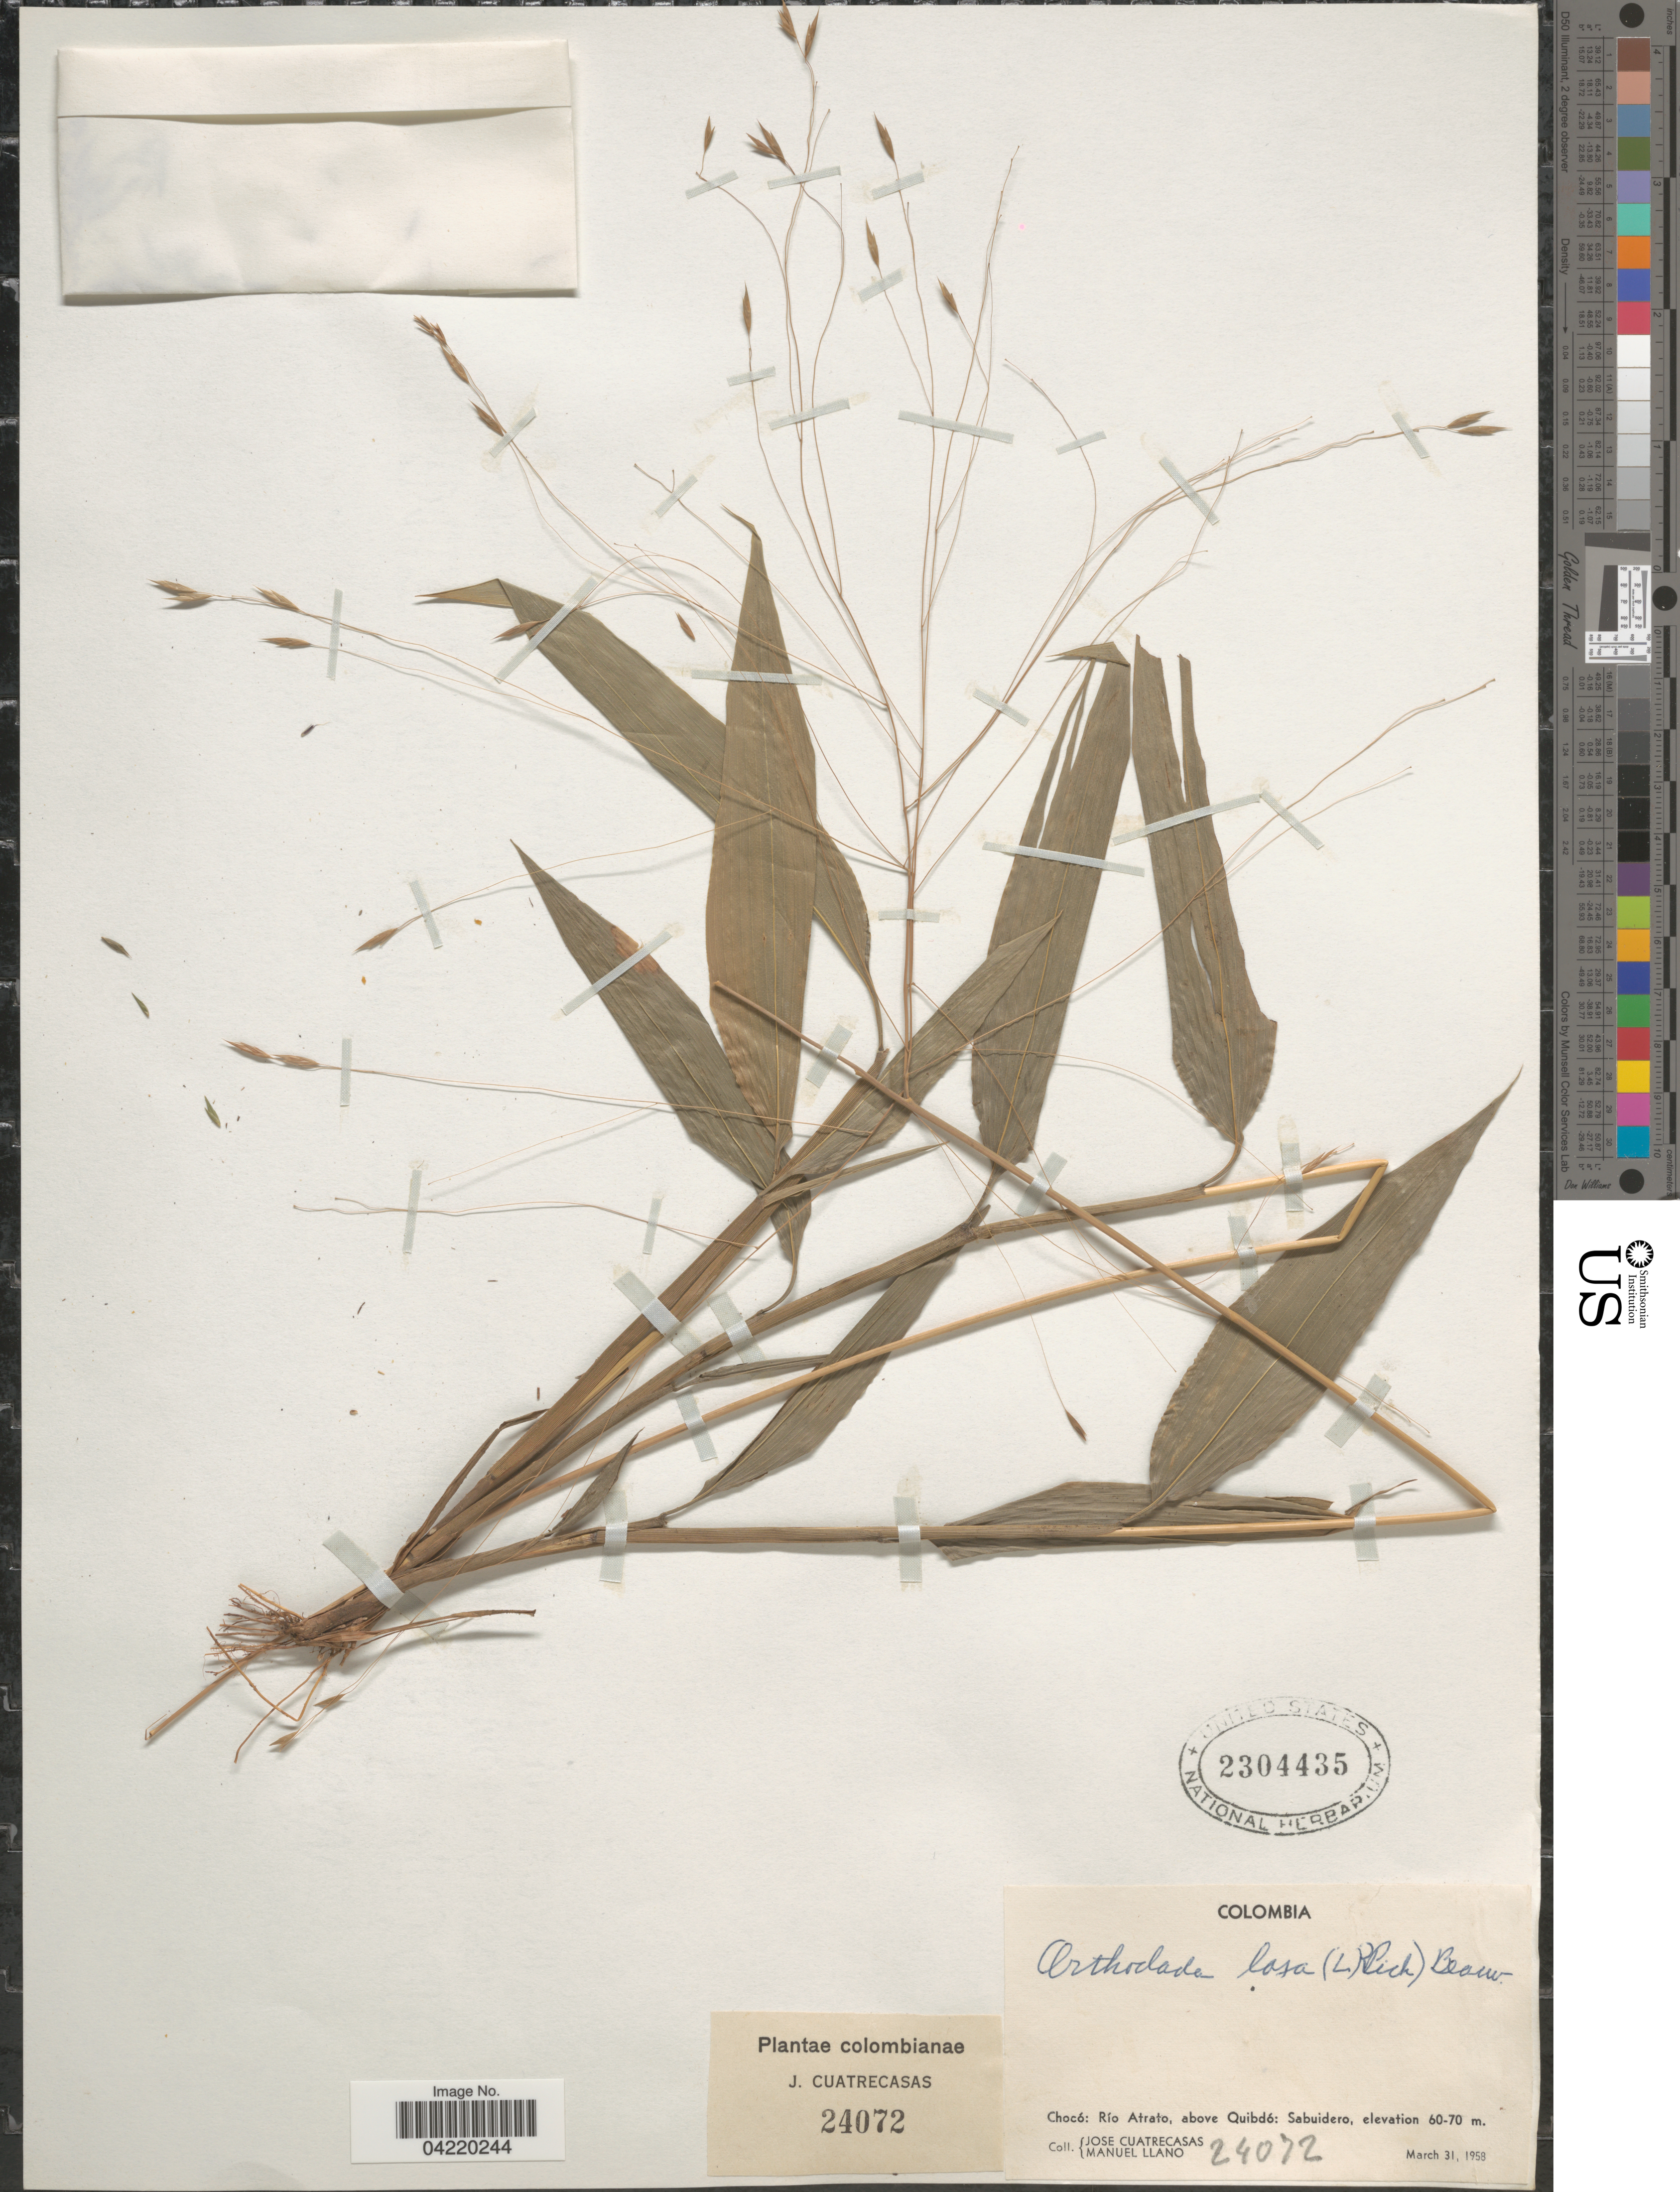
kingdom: Plantae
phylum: Tracheophyta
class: Liliopsida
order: Poales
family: Poaceae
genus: Orthoclada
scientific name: Orthoclada laxa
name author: P. Beauv.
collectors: J. Cuatrecasas & M. Llano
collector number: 24072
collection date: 1958-03-31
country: Colombia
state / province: Chocó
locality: Río Atrato, above Quibdó: Sabuidero.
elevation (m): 60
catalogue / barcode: US 2304435